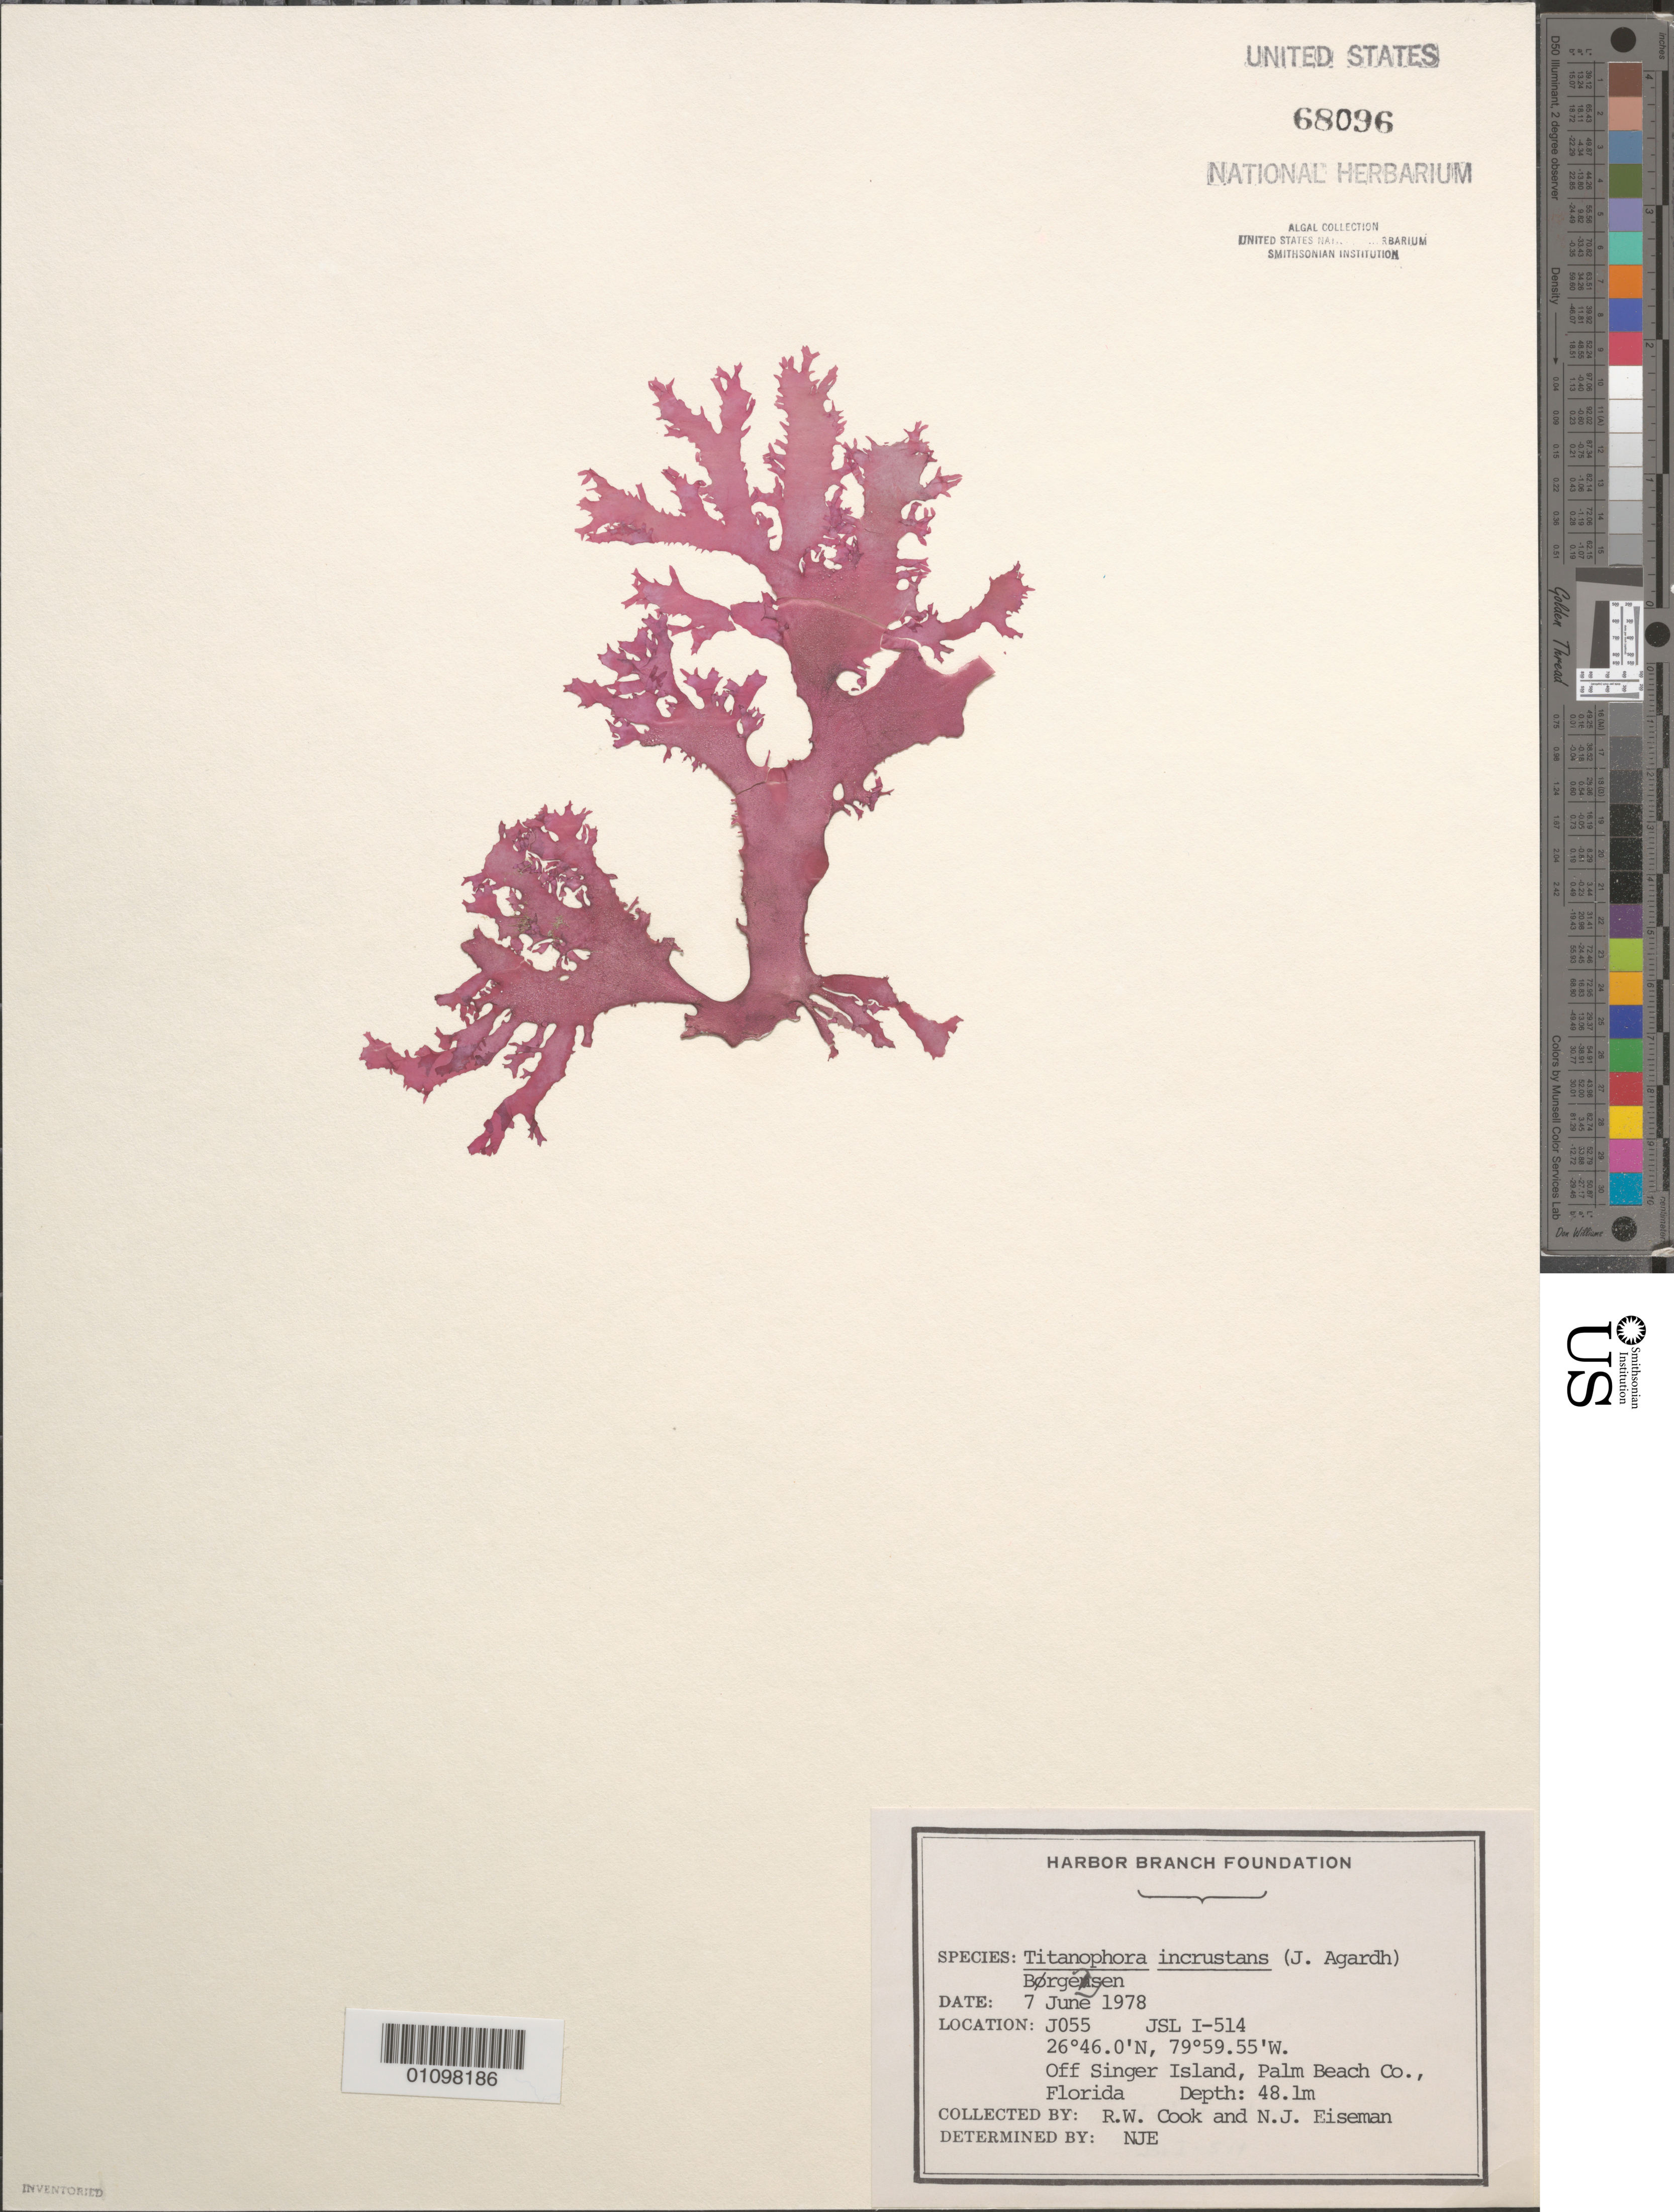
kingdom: Plantae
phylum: Rhodophyta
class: Florideophyceae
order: Nemastomatales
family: Schizymeniaceae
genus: Titanophora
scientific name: Titanophora incrustans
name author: (J. Agardh) Boerg.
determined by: Eiseman, N. J.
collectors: R. W. Cook & N. J. Eiseman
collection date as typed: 07 Jun 1978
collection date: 1978-06-07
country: United States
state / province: Florida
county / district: Palm Beach County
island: Singer Island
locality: Off Singer Island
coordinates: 26 46.0'N, 79 59.55'W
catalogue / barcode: US 68096